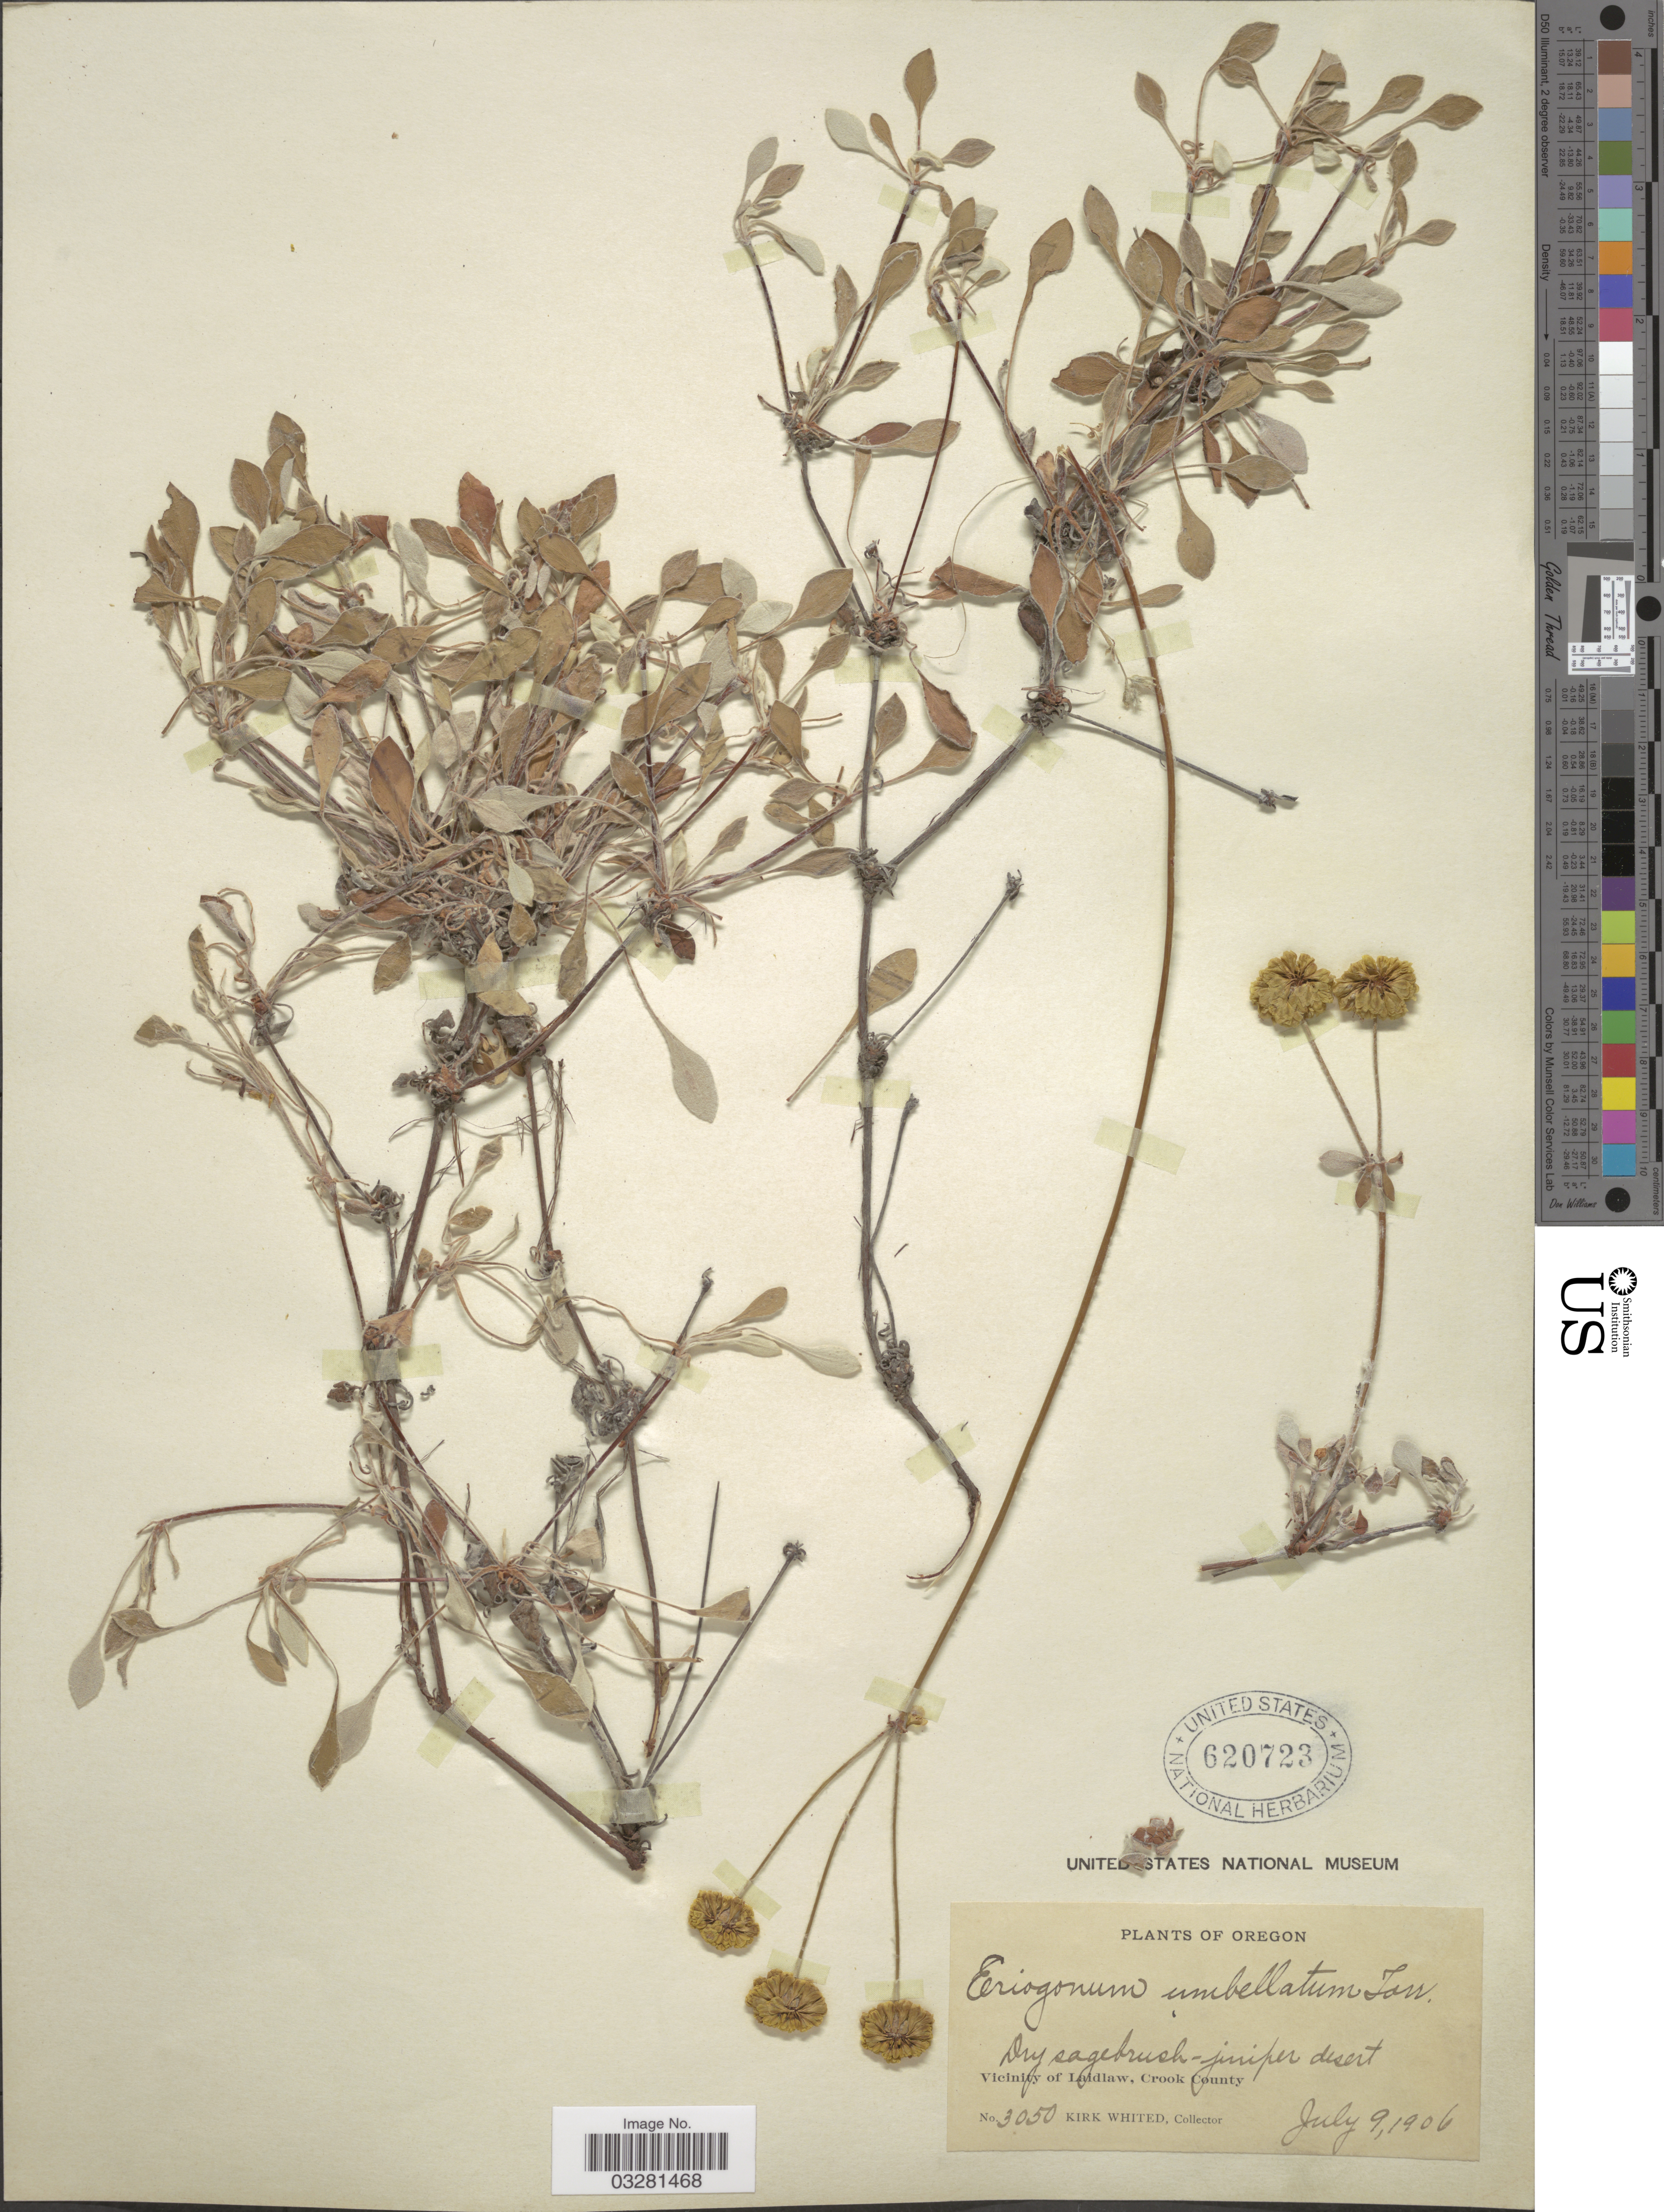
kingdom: Plantae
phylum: Tracheophyta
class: Magnoliopsida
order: Caryophyllales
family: Polygonaceae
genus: Eriogonum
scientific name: Eriogonum umbellatum var. umbellatum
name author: Torr.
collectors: K. Whited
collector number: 3050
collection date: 1906-07-09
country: United States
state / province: Oregon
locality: Vicinity of Laidlaw, Crook County.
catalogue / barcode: US 620723